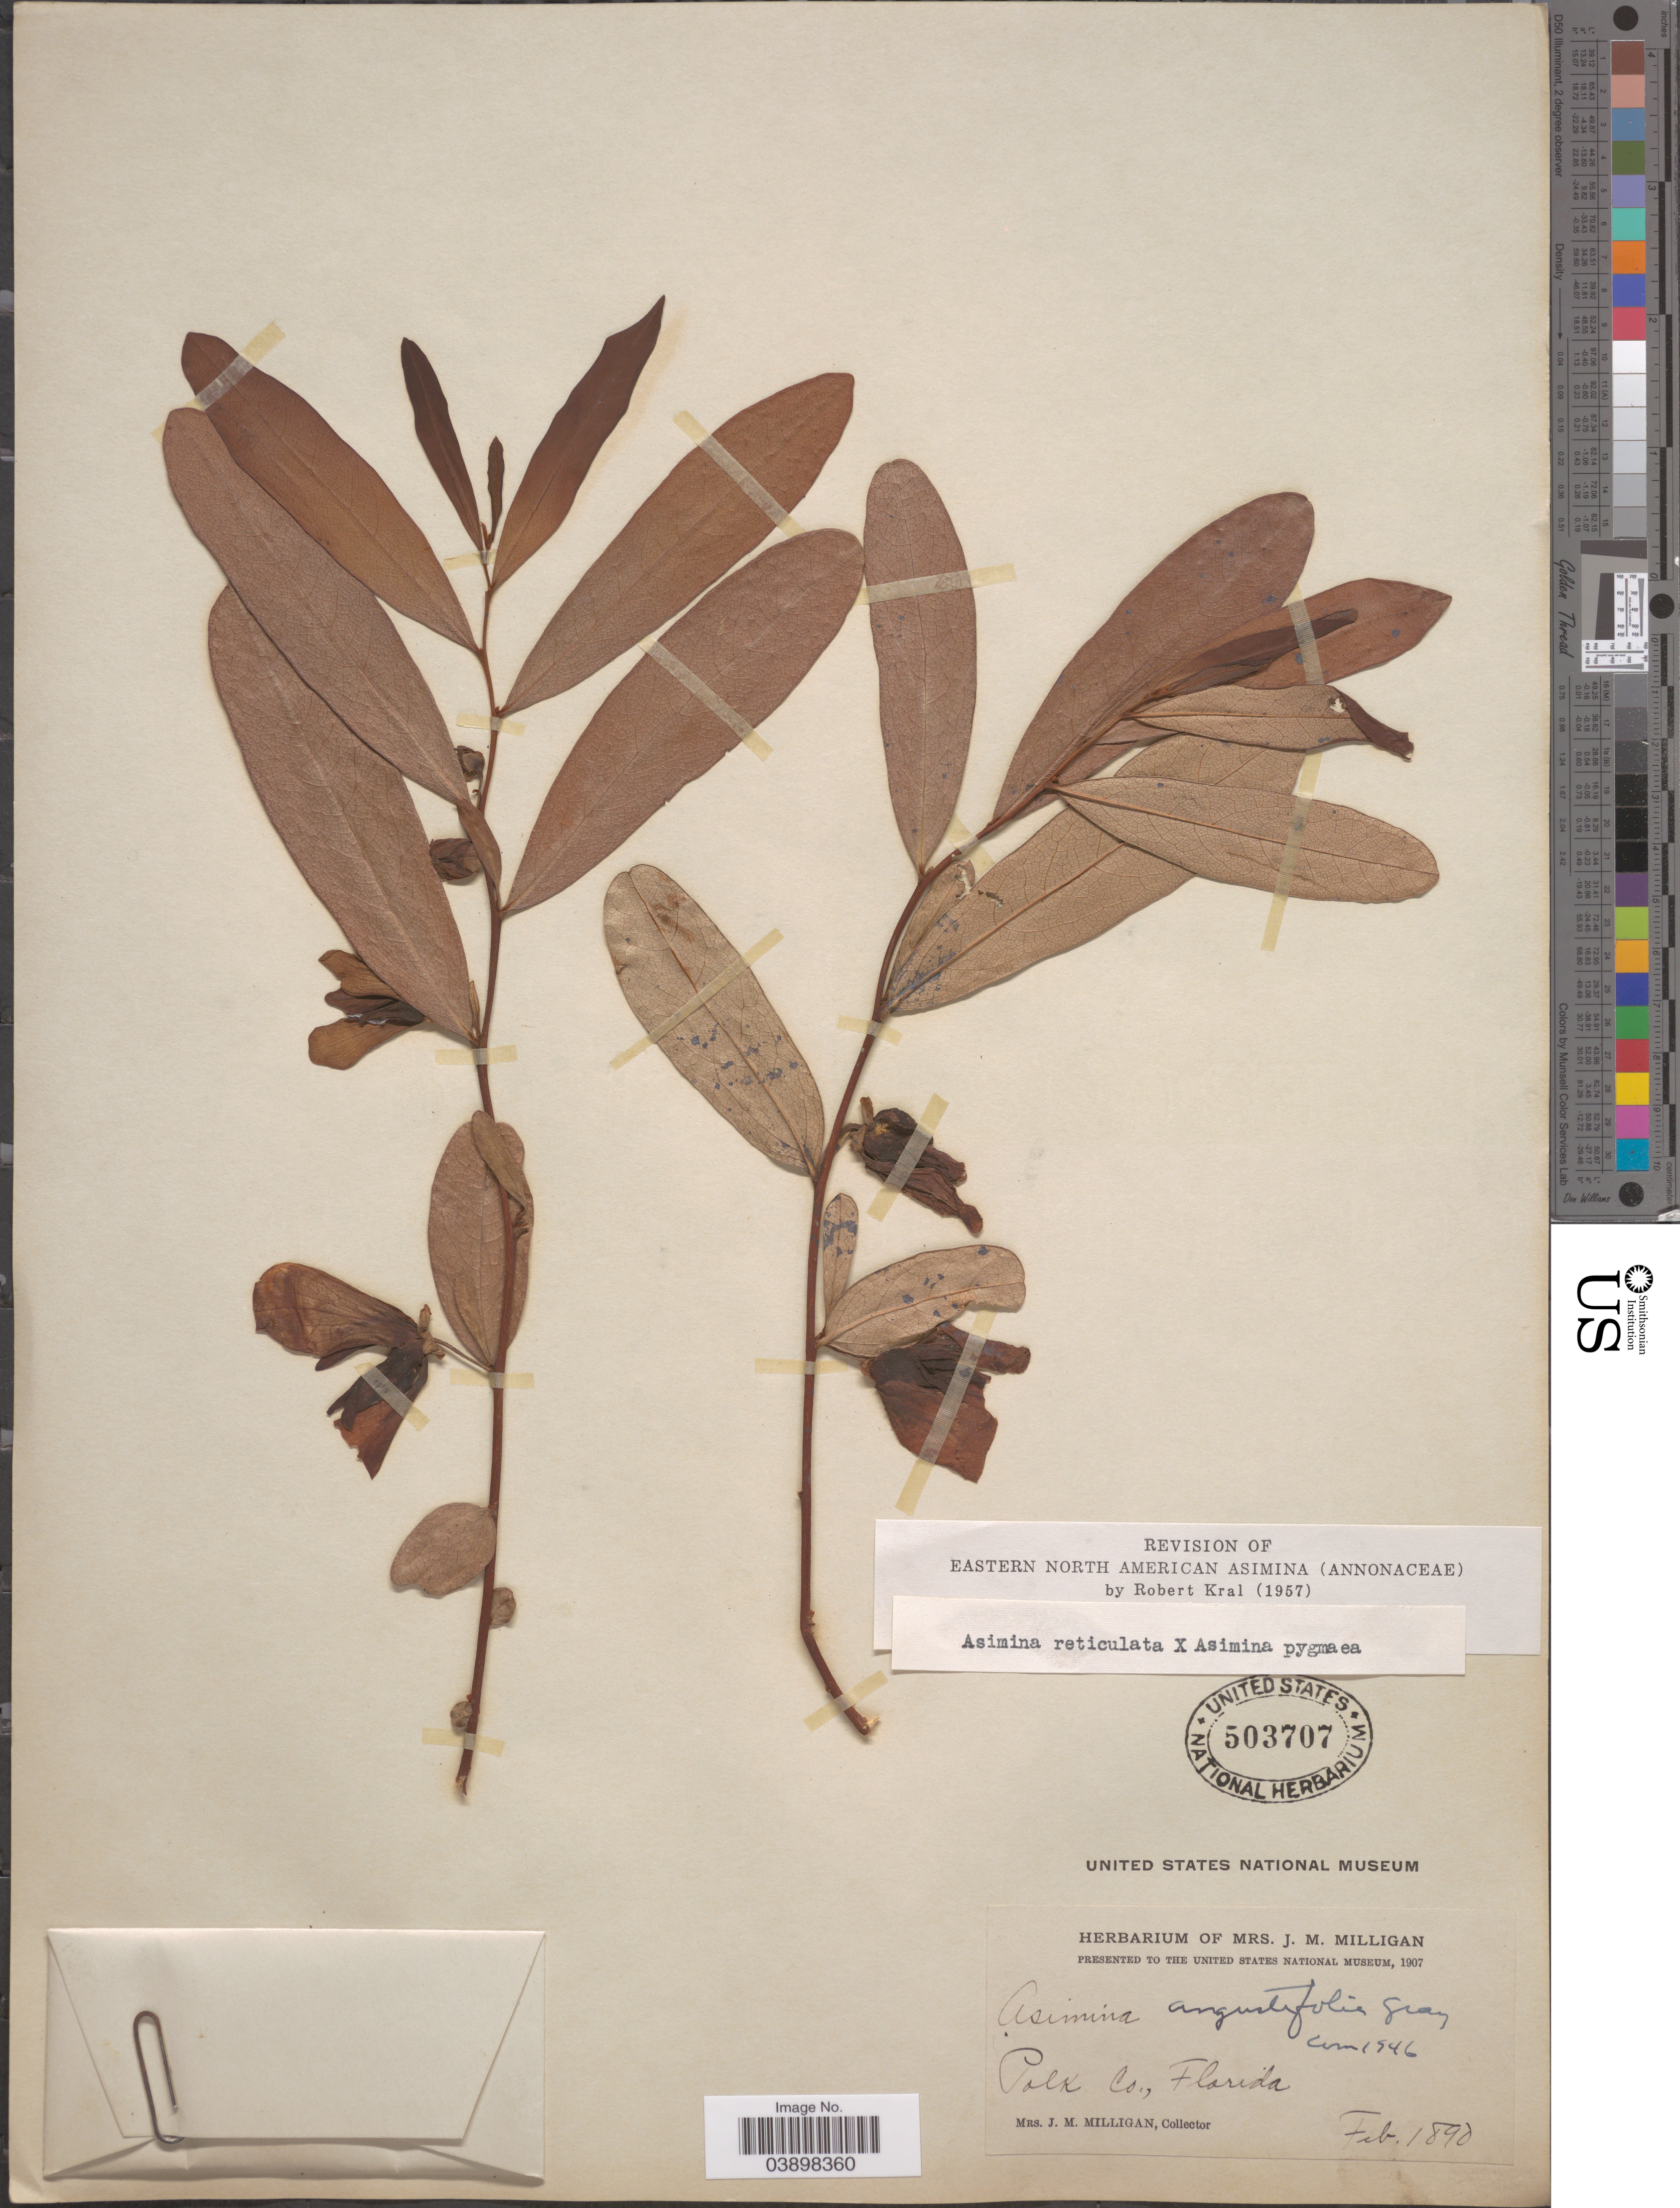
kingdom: Plantae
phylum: Tracheophyta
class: Magnoliopsida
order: Magnoliales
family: Annonaceae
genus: Asimina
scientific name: Asimina reticulata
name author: (Shuttlew.) Chapm.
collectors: J. Milligan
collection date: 1890-02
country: United States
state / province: Florida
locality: Polk Co.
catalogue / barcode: US 503707